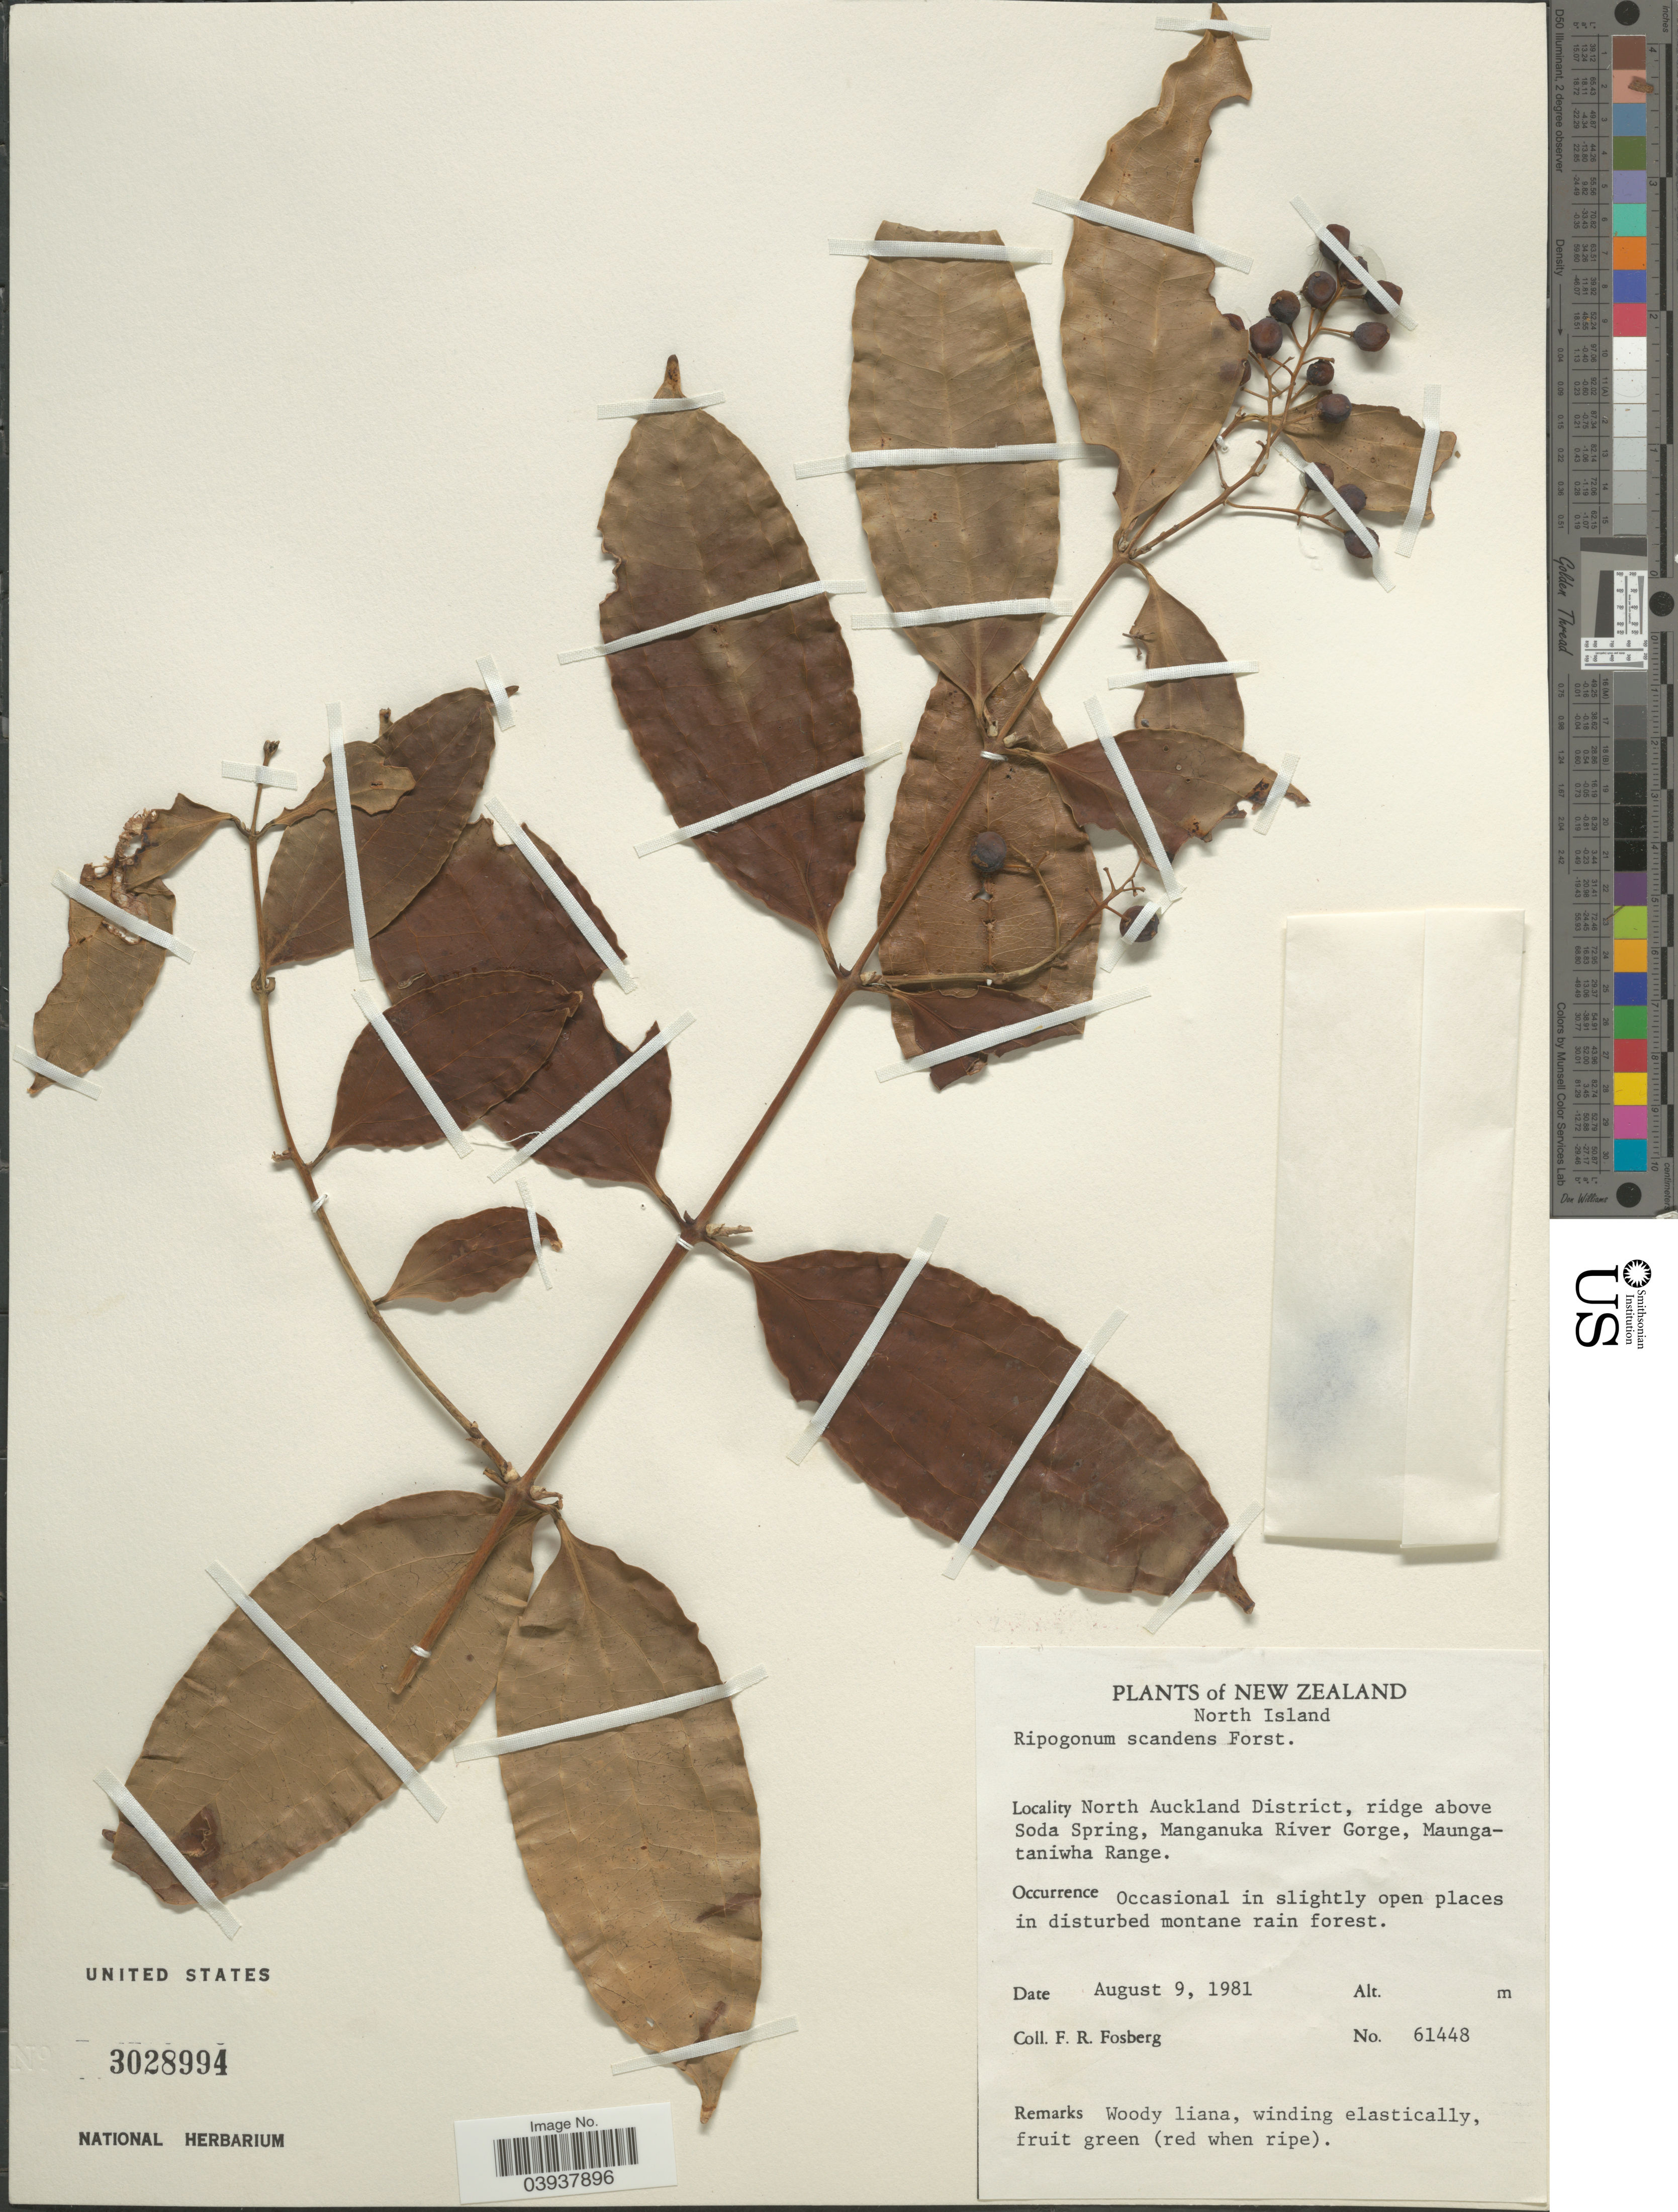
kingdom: Plantae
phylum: Tracheophyta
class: Liliopsida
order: Liliales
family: Ripogonaceae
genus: Rhipogonum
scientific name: Rhipogonum scandens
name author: J.R. Forst. & G. Forst.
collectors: F. R. Fosberg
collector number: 61448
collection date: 1981-08-09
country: New Zealand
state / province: Auckland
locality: North Island. North Auckland District, ridge above Soda Spring, Manganuka River Gorge, Maungataniwha Range.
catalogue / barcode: US 3028994